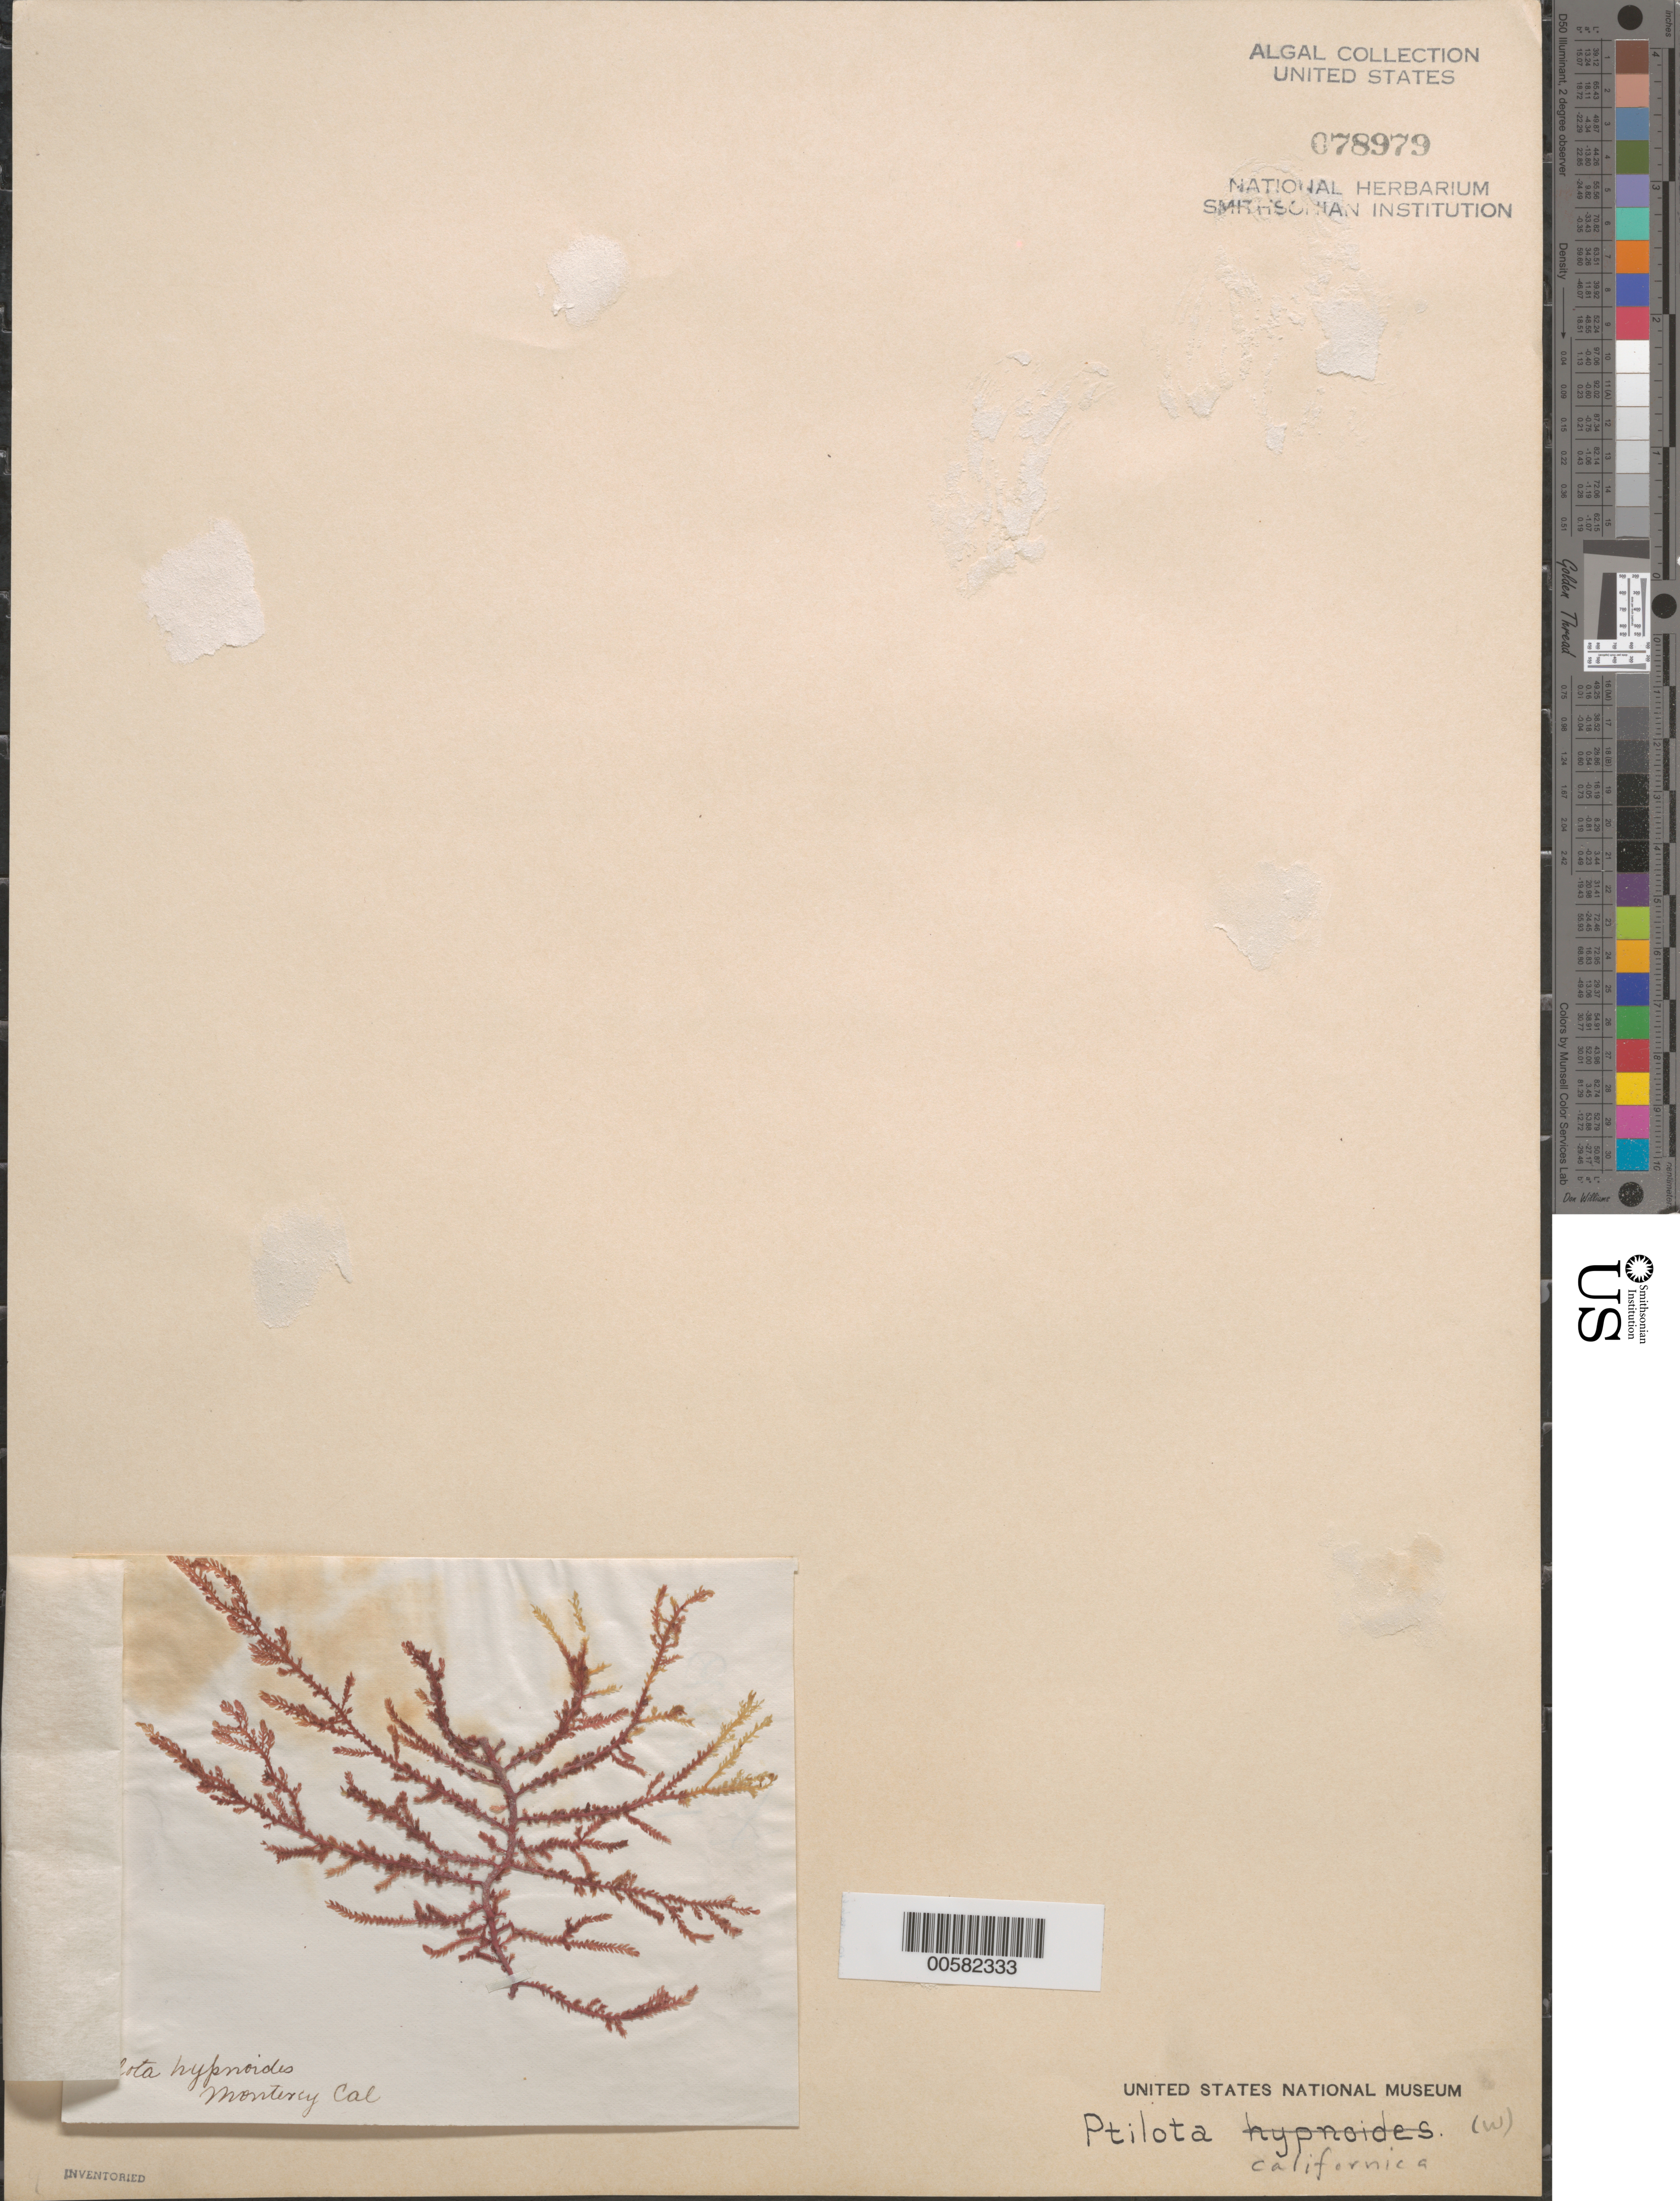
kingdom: Plantae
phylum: Rhodophyta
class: Florideophyceae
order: Ceramiales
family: Wrangeliaceae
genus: Ptilota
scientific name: Ptilota densa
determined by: Algae name updating Project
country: United States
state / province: California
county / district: Monterey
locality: Monterey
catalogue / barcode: US 78979